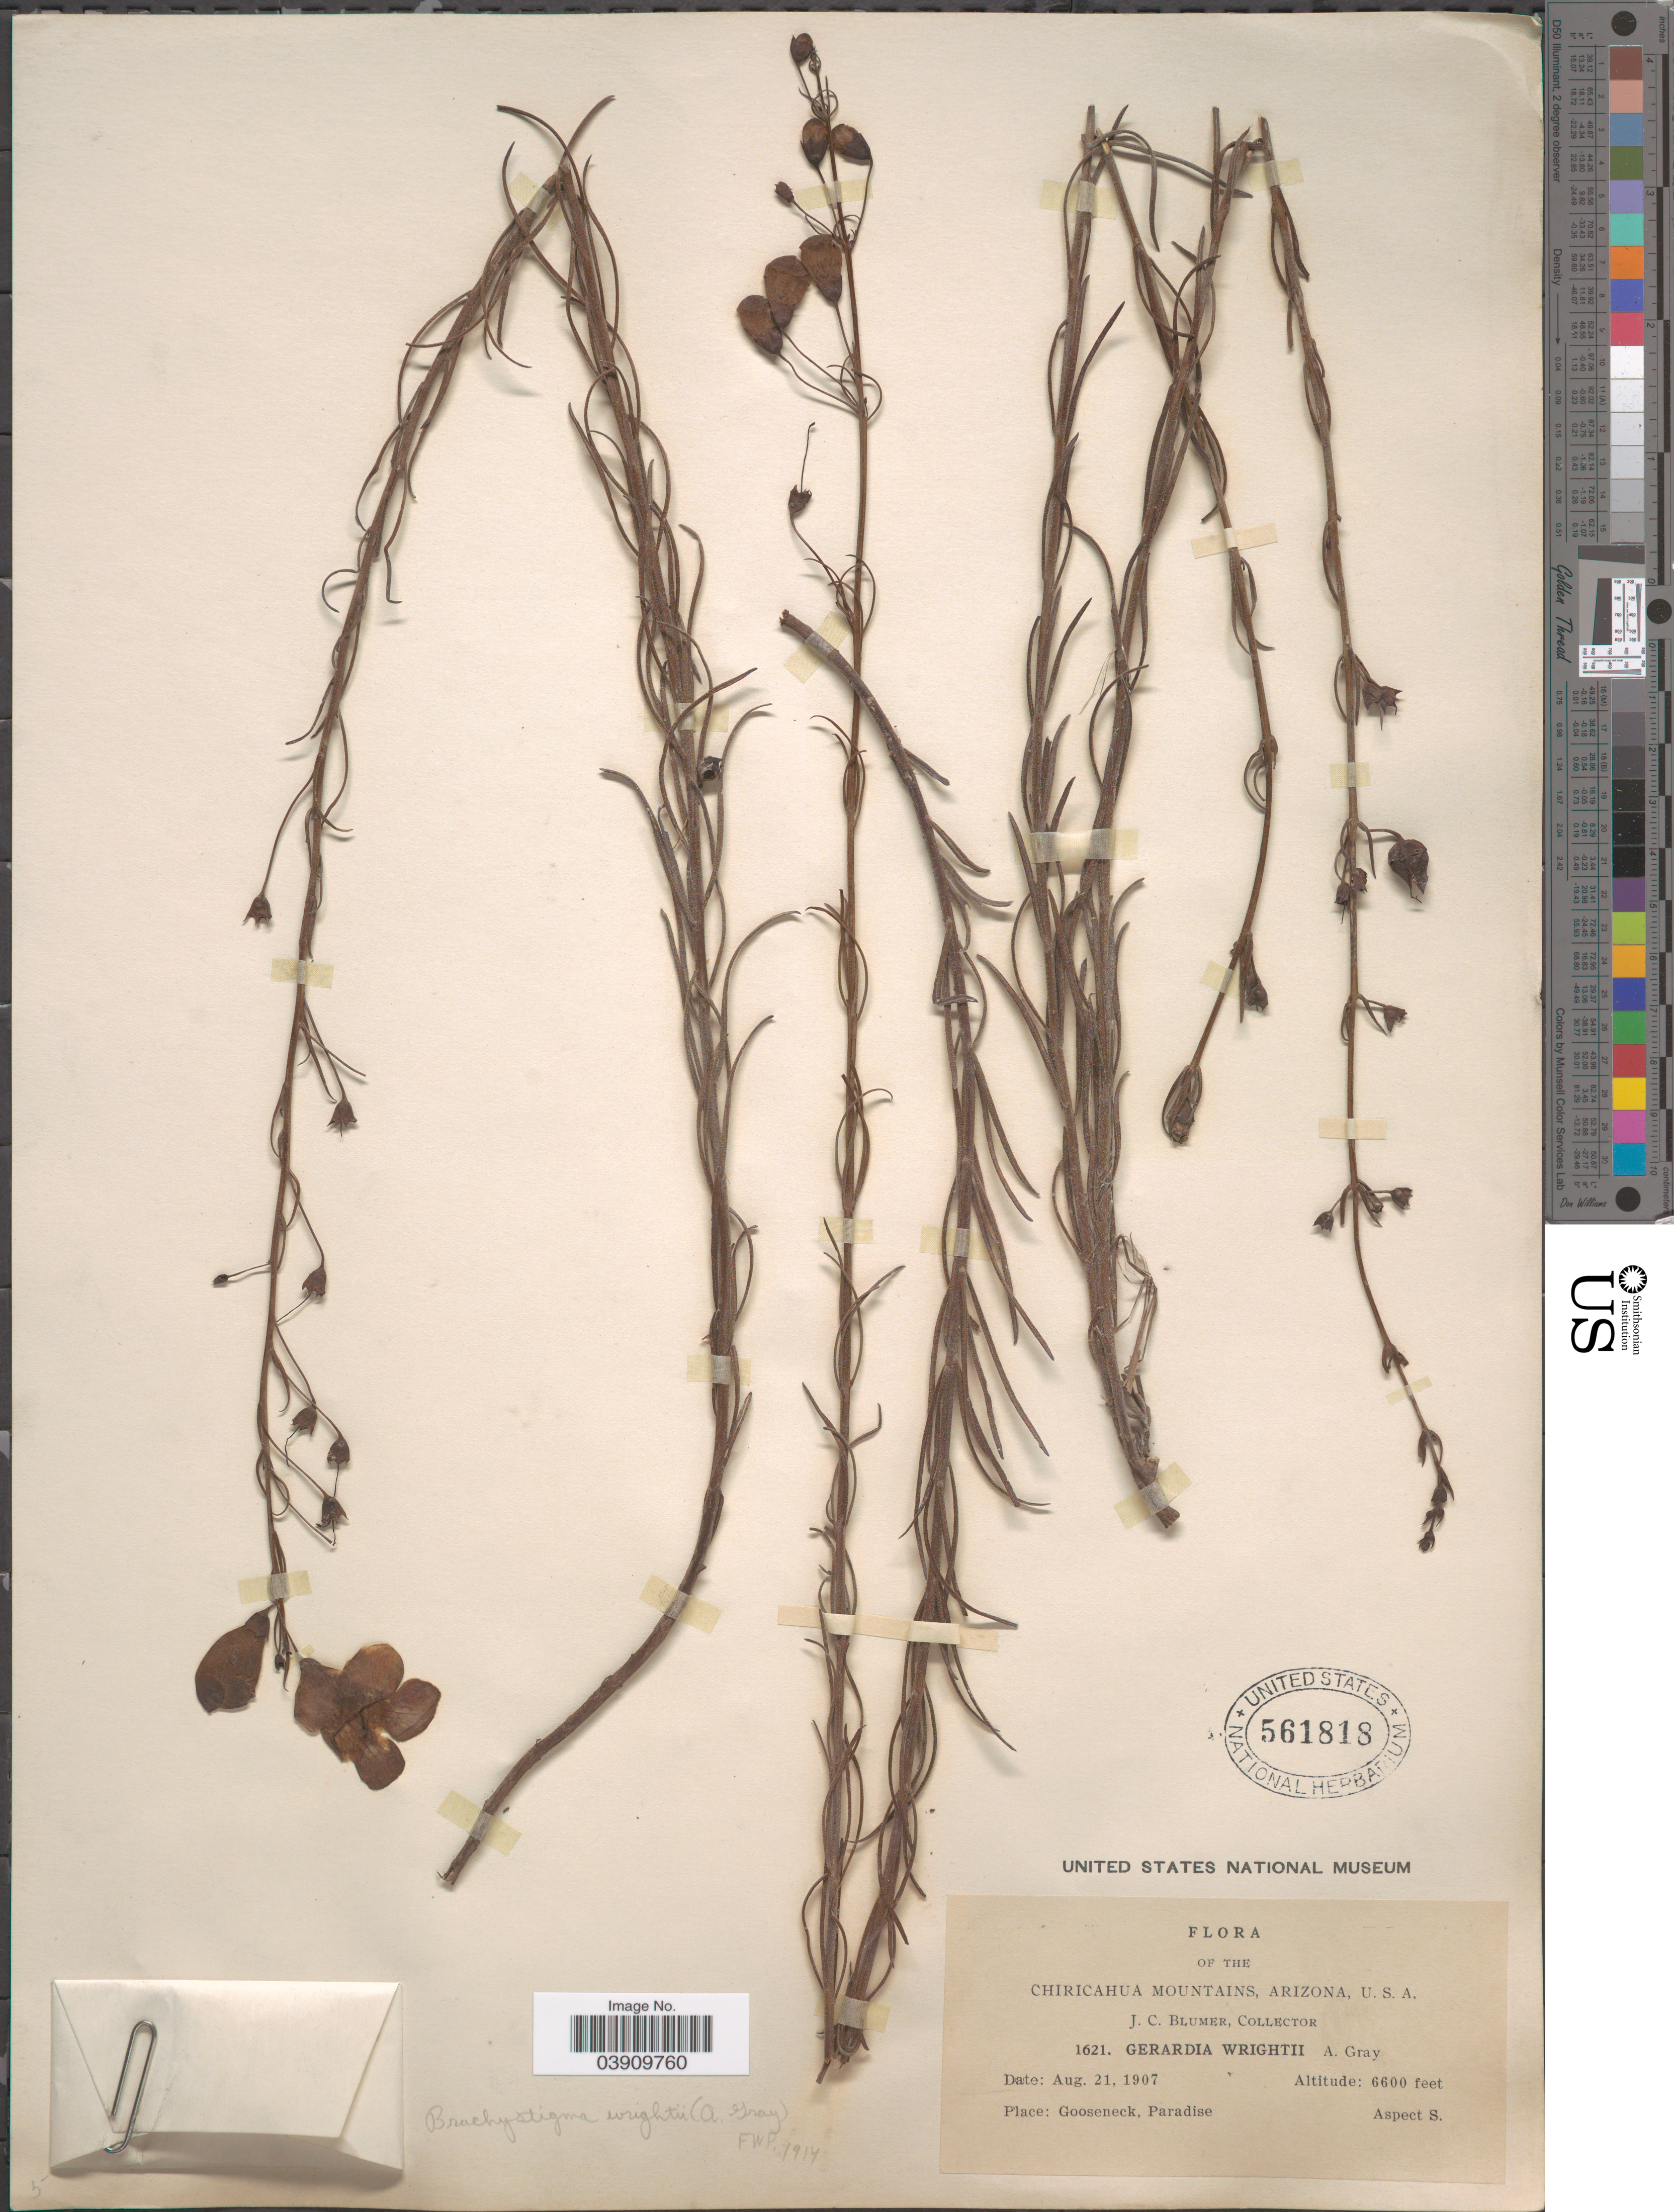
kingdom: Plantae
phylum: Tracheophyta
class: Magnoliopsida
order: Lamiales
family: Orobanchaceae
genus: Brachystigma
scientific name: Brachystigma wrightii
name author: (A. Gray) Pennell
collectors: J. C. Blumer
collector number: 1621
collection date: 1907-08-21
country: United States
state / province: Arizona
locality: Chiricahua Mountains. Gooseneck, Paradise. Aspect S.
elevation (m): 2012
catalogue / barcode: US 561818